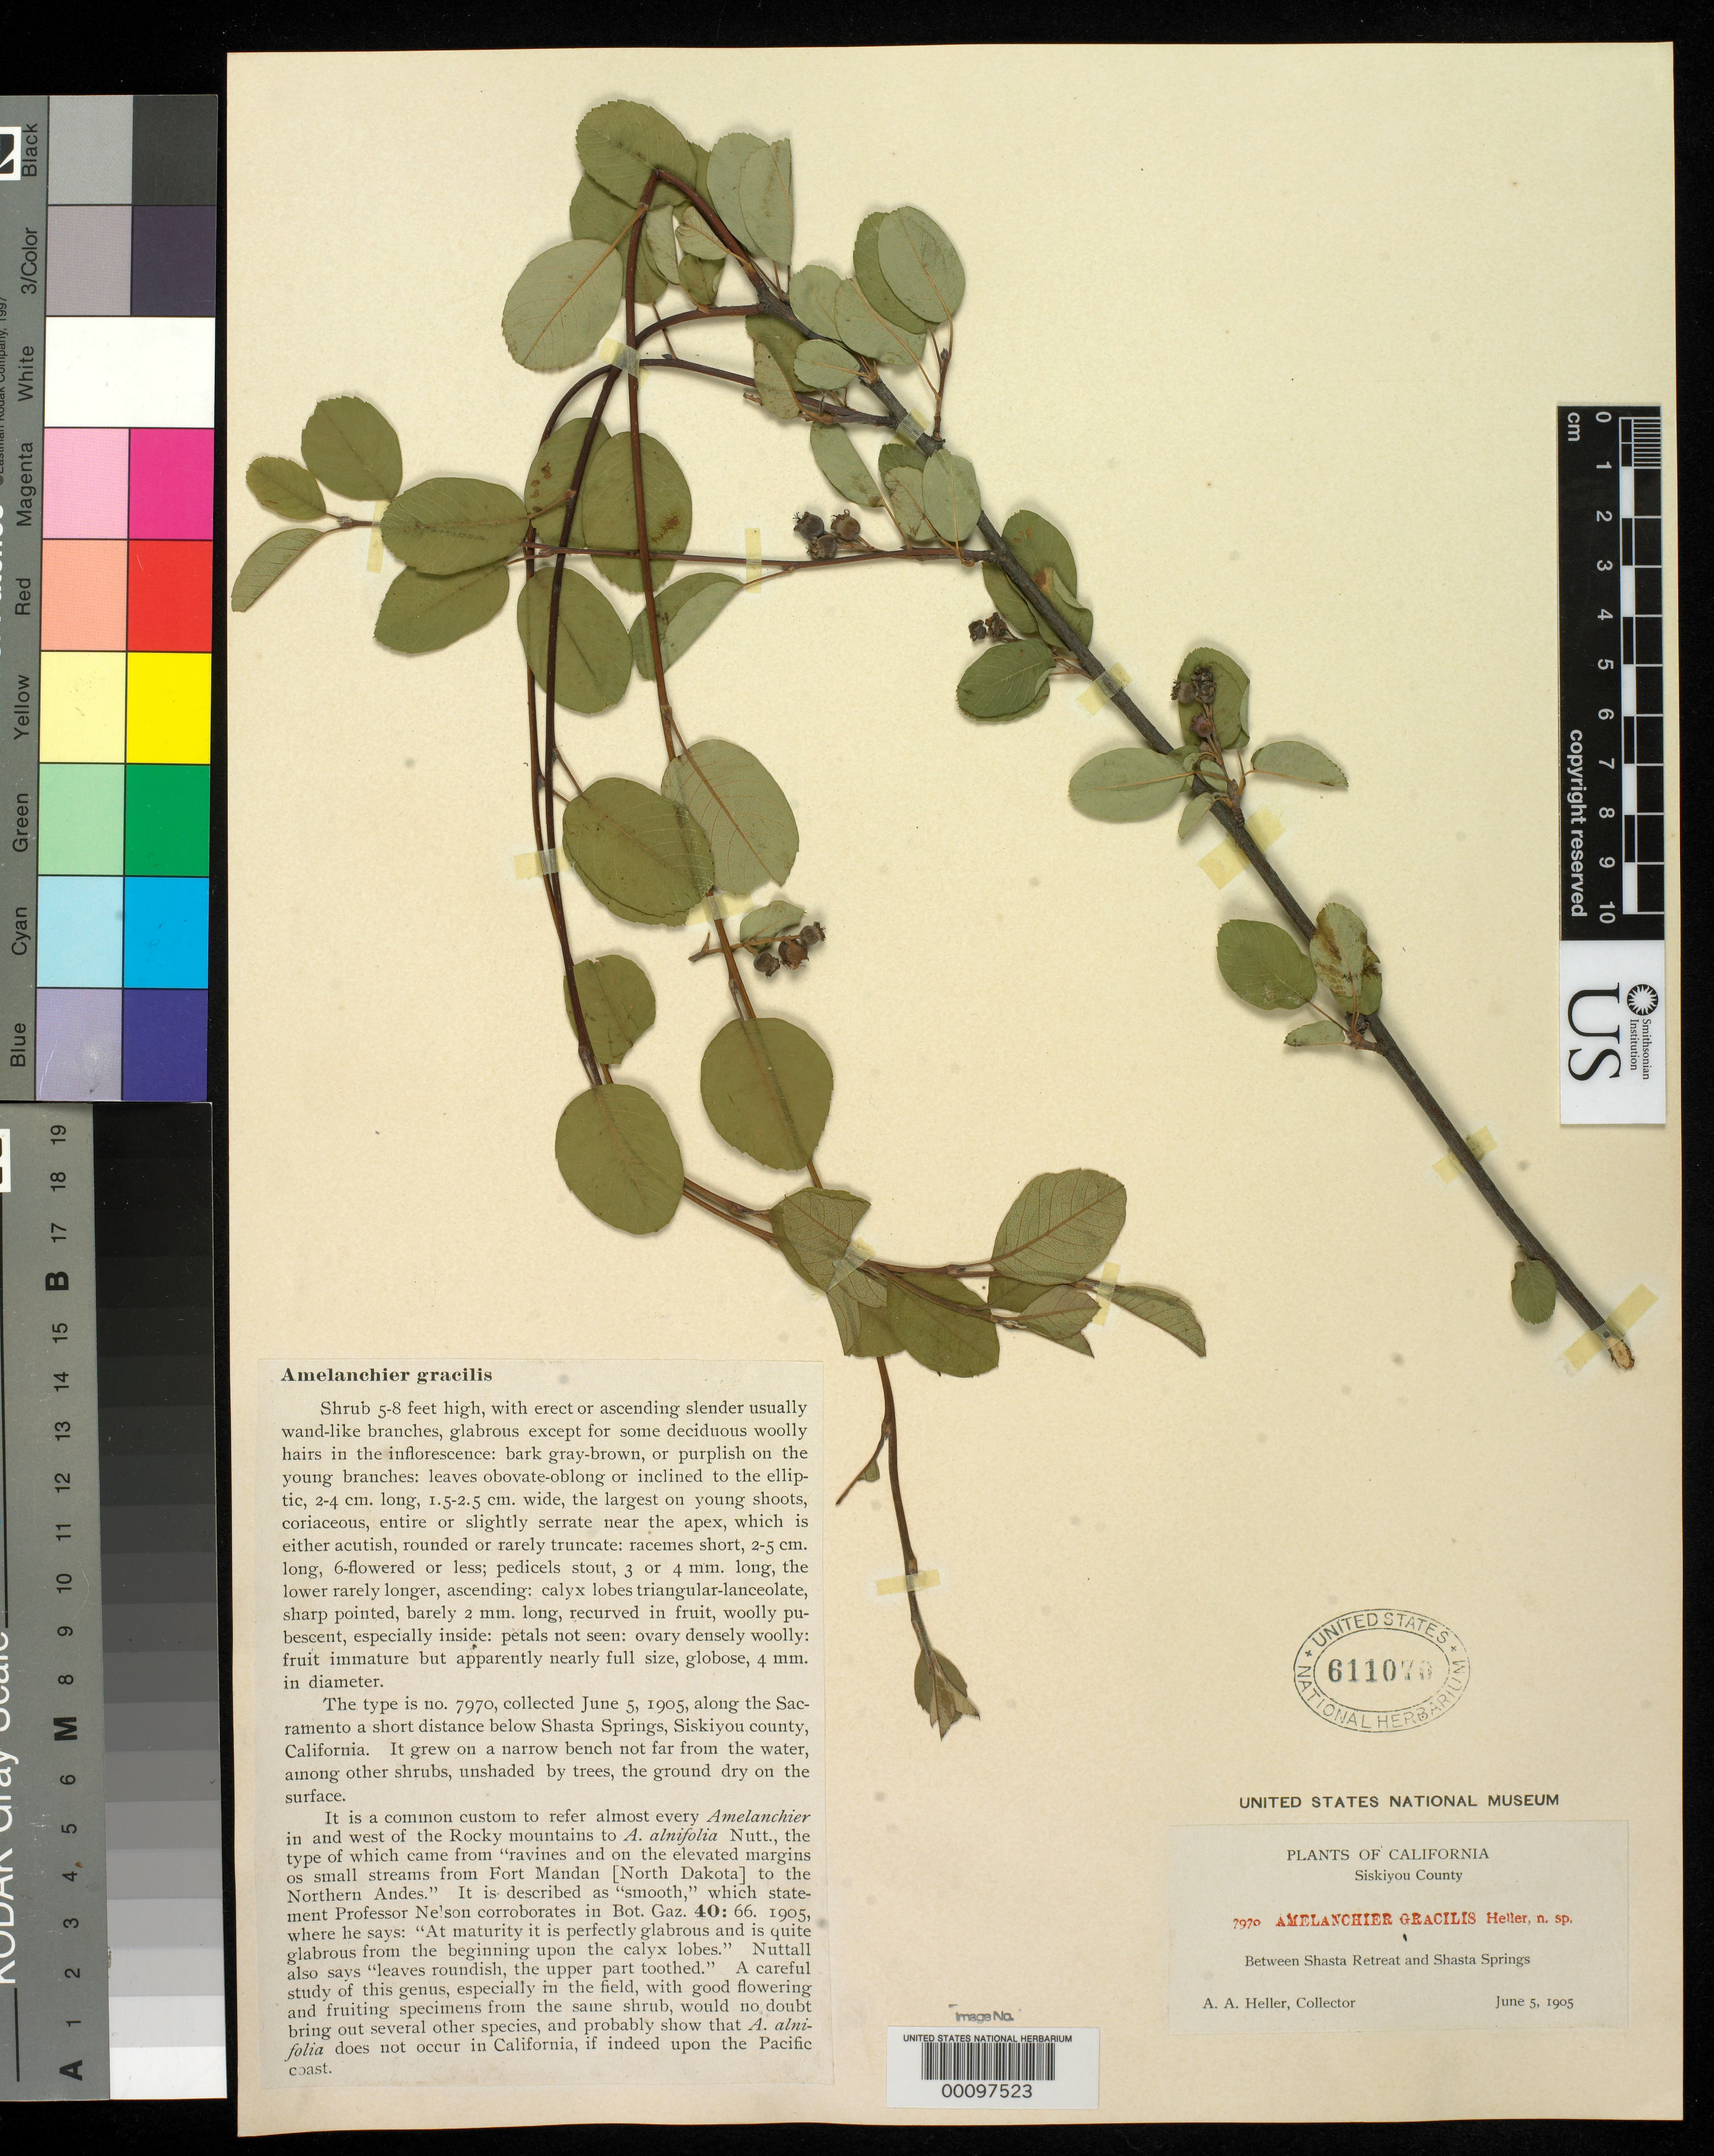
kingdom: Plantae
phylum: Tracheophyta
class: Magnoliopsida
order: Rosales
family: Rosaceae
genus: Amelanchier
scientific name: Amelanchier gracilis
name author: A. Heller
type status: Isotype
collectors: A. A. Heller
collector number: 7970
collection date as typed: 05 Jun 1905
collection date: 1905-06-05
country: United States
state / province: California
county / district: Siskiyou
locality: Sacramento River, Shasta Springs.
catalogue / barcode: US 611070